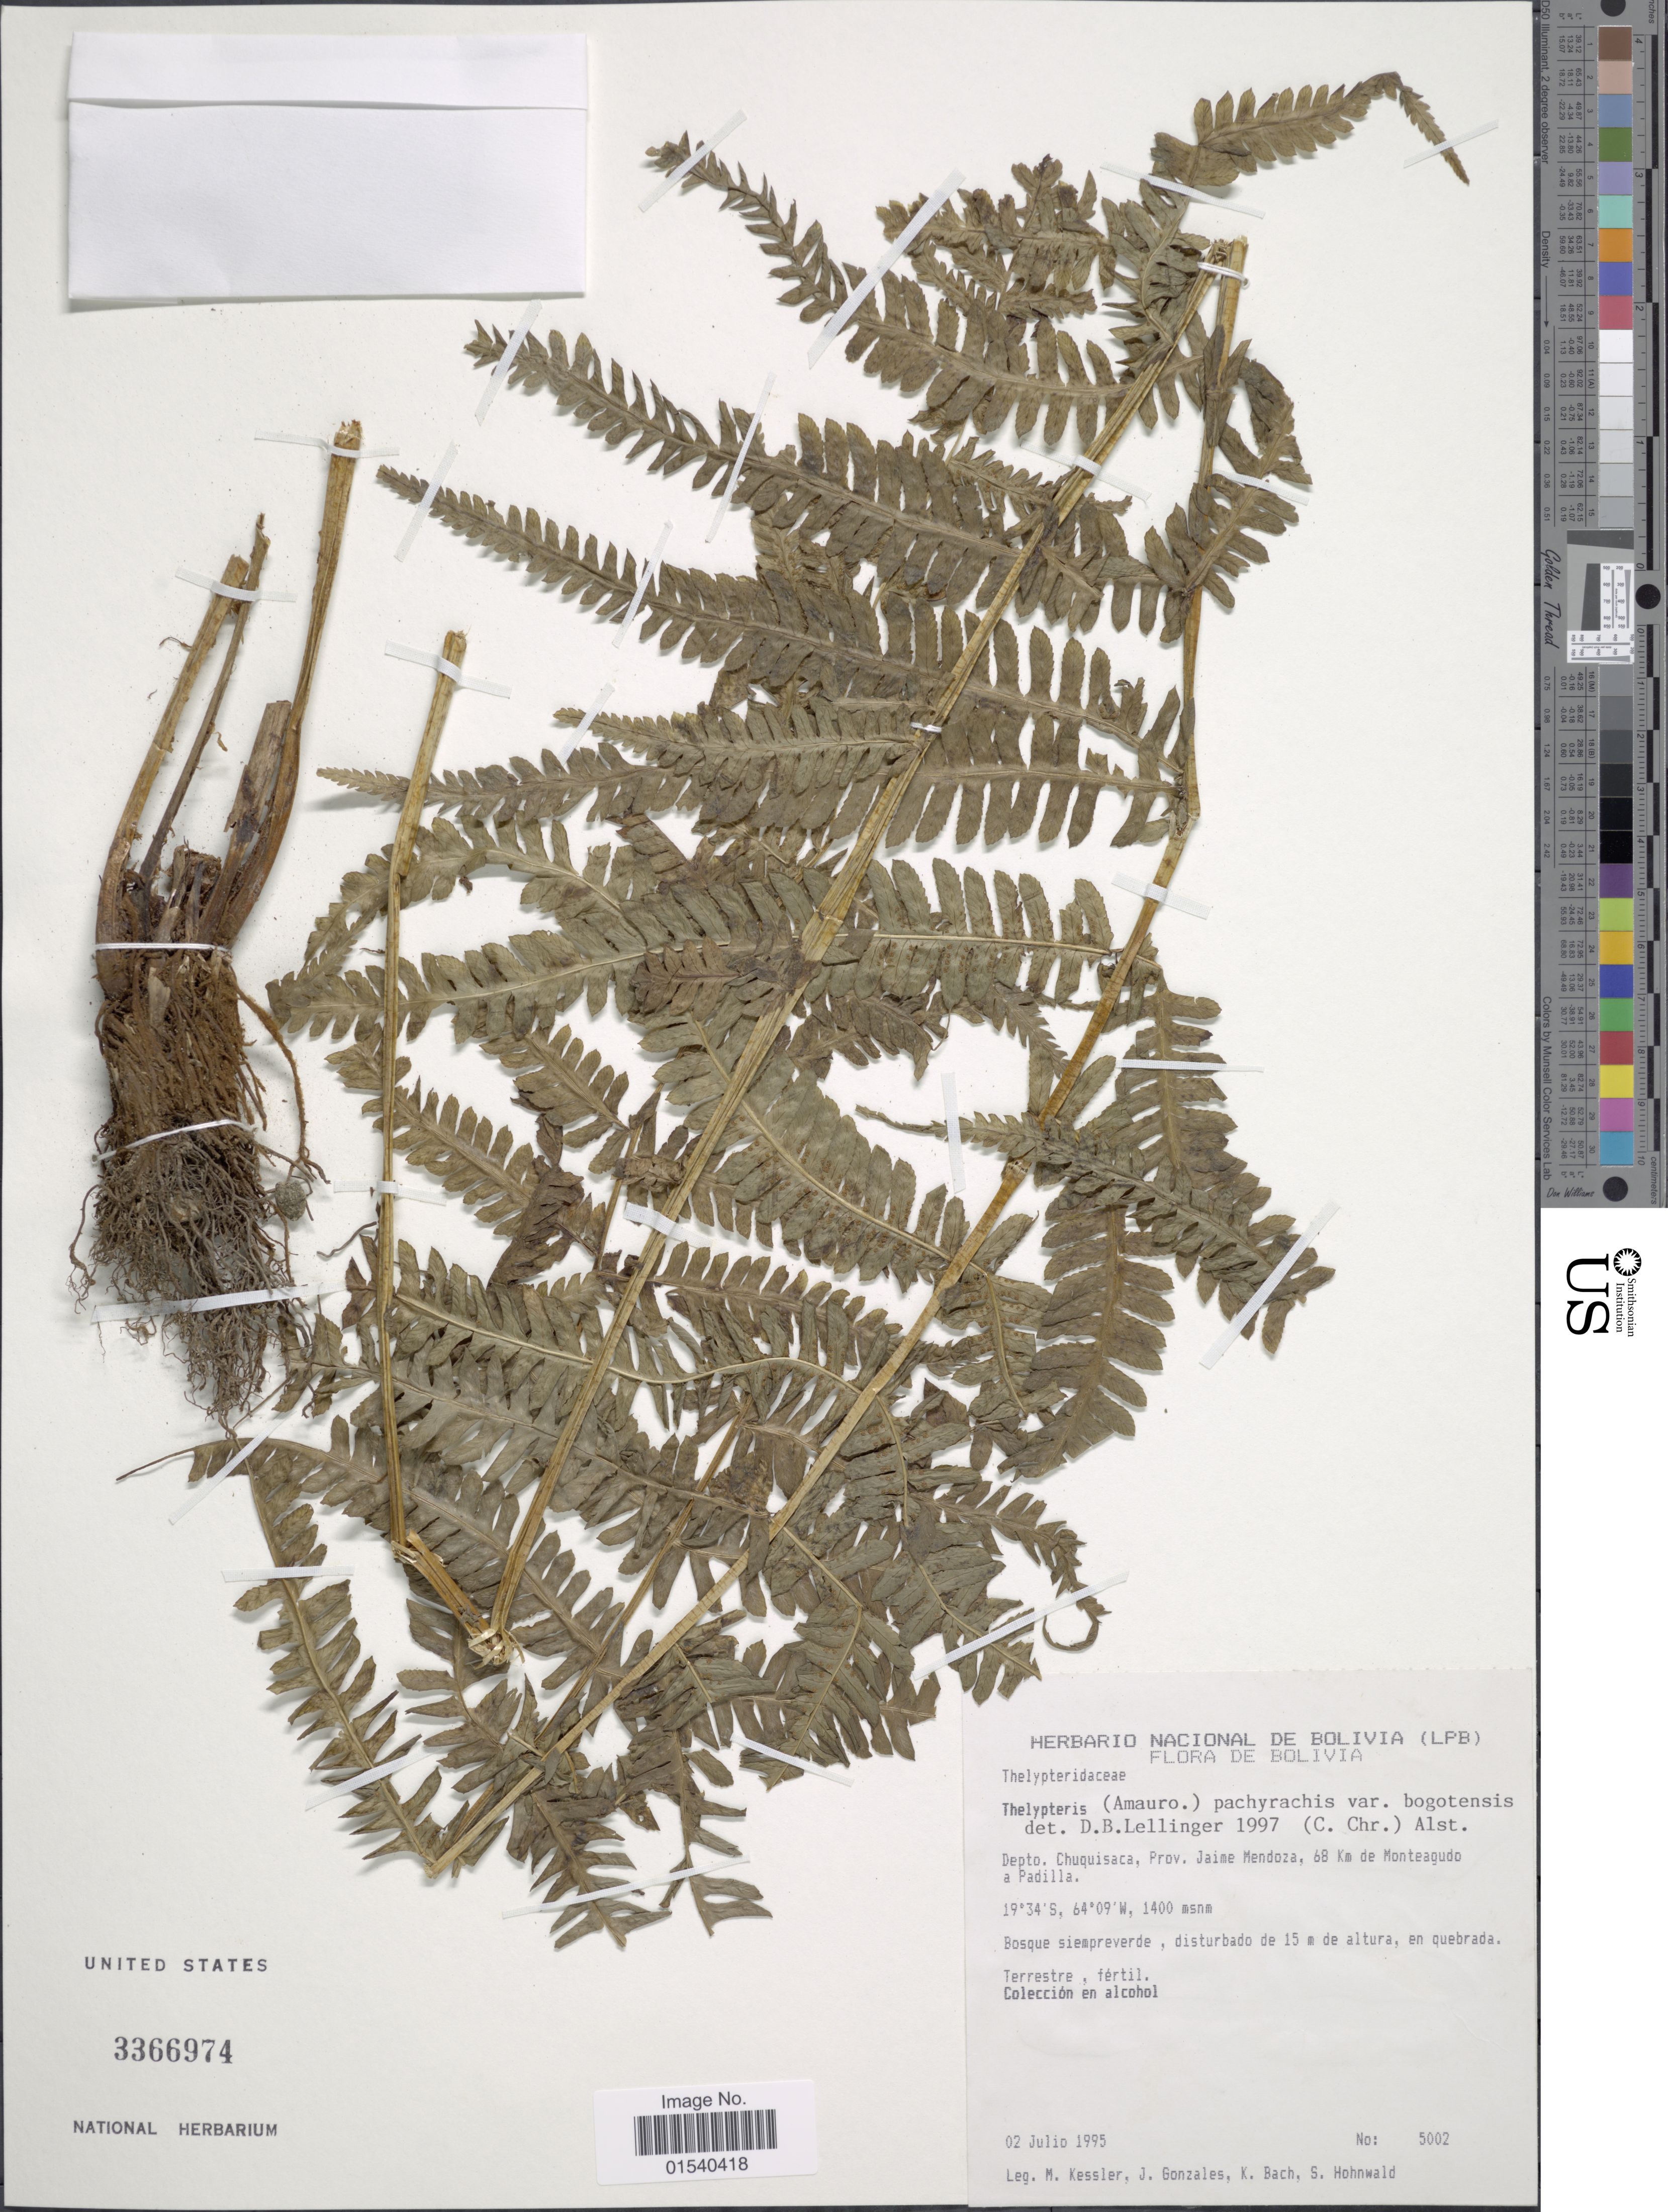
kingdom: Plantae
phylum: Tracheophyta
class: Polypodiopsida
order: Polypodiales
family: Thelypteridaceae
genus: Amauropelta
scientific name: Amauropelta pachyrachis (Kunze) comb. nov., ined 2015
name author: (Kunze)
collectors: M. Kessler, J. Gonzales, K. Bach & S. Hohnwald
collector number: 5002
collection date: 1995-07-02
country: Bolivia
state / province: Chuquisaca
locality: Depto. Chuquisaca, Prov. Jaime Mendoza, 68 Km de Monteagudo a Padilla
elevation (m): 1400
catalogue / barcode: US 3366974